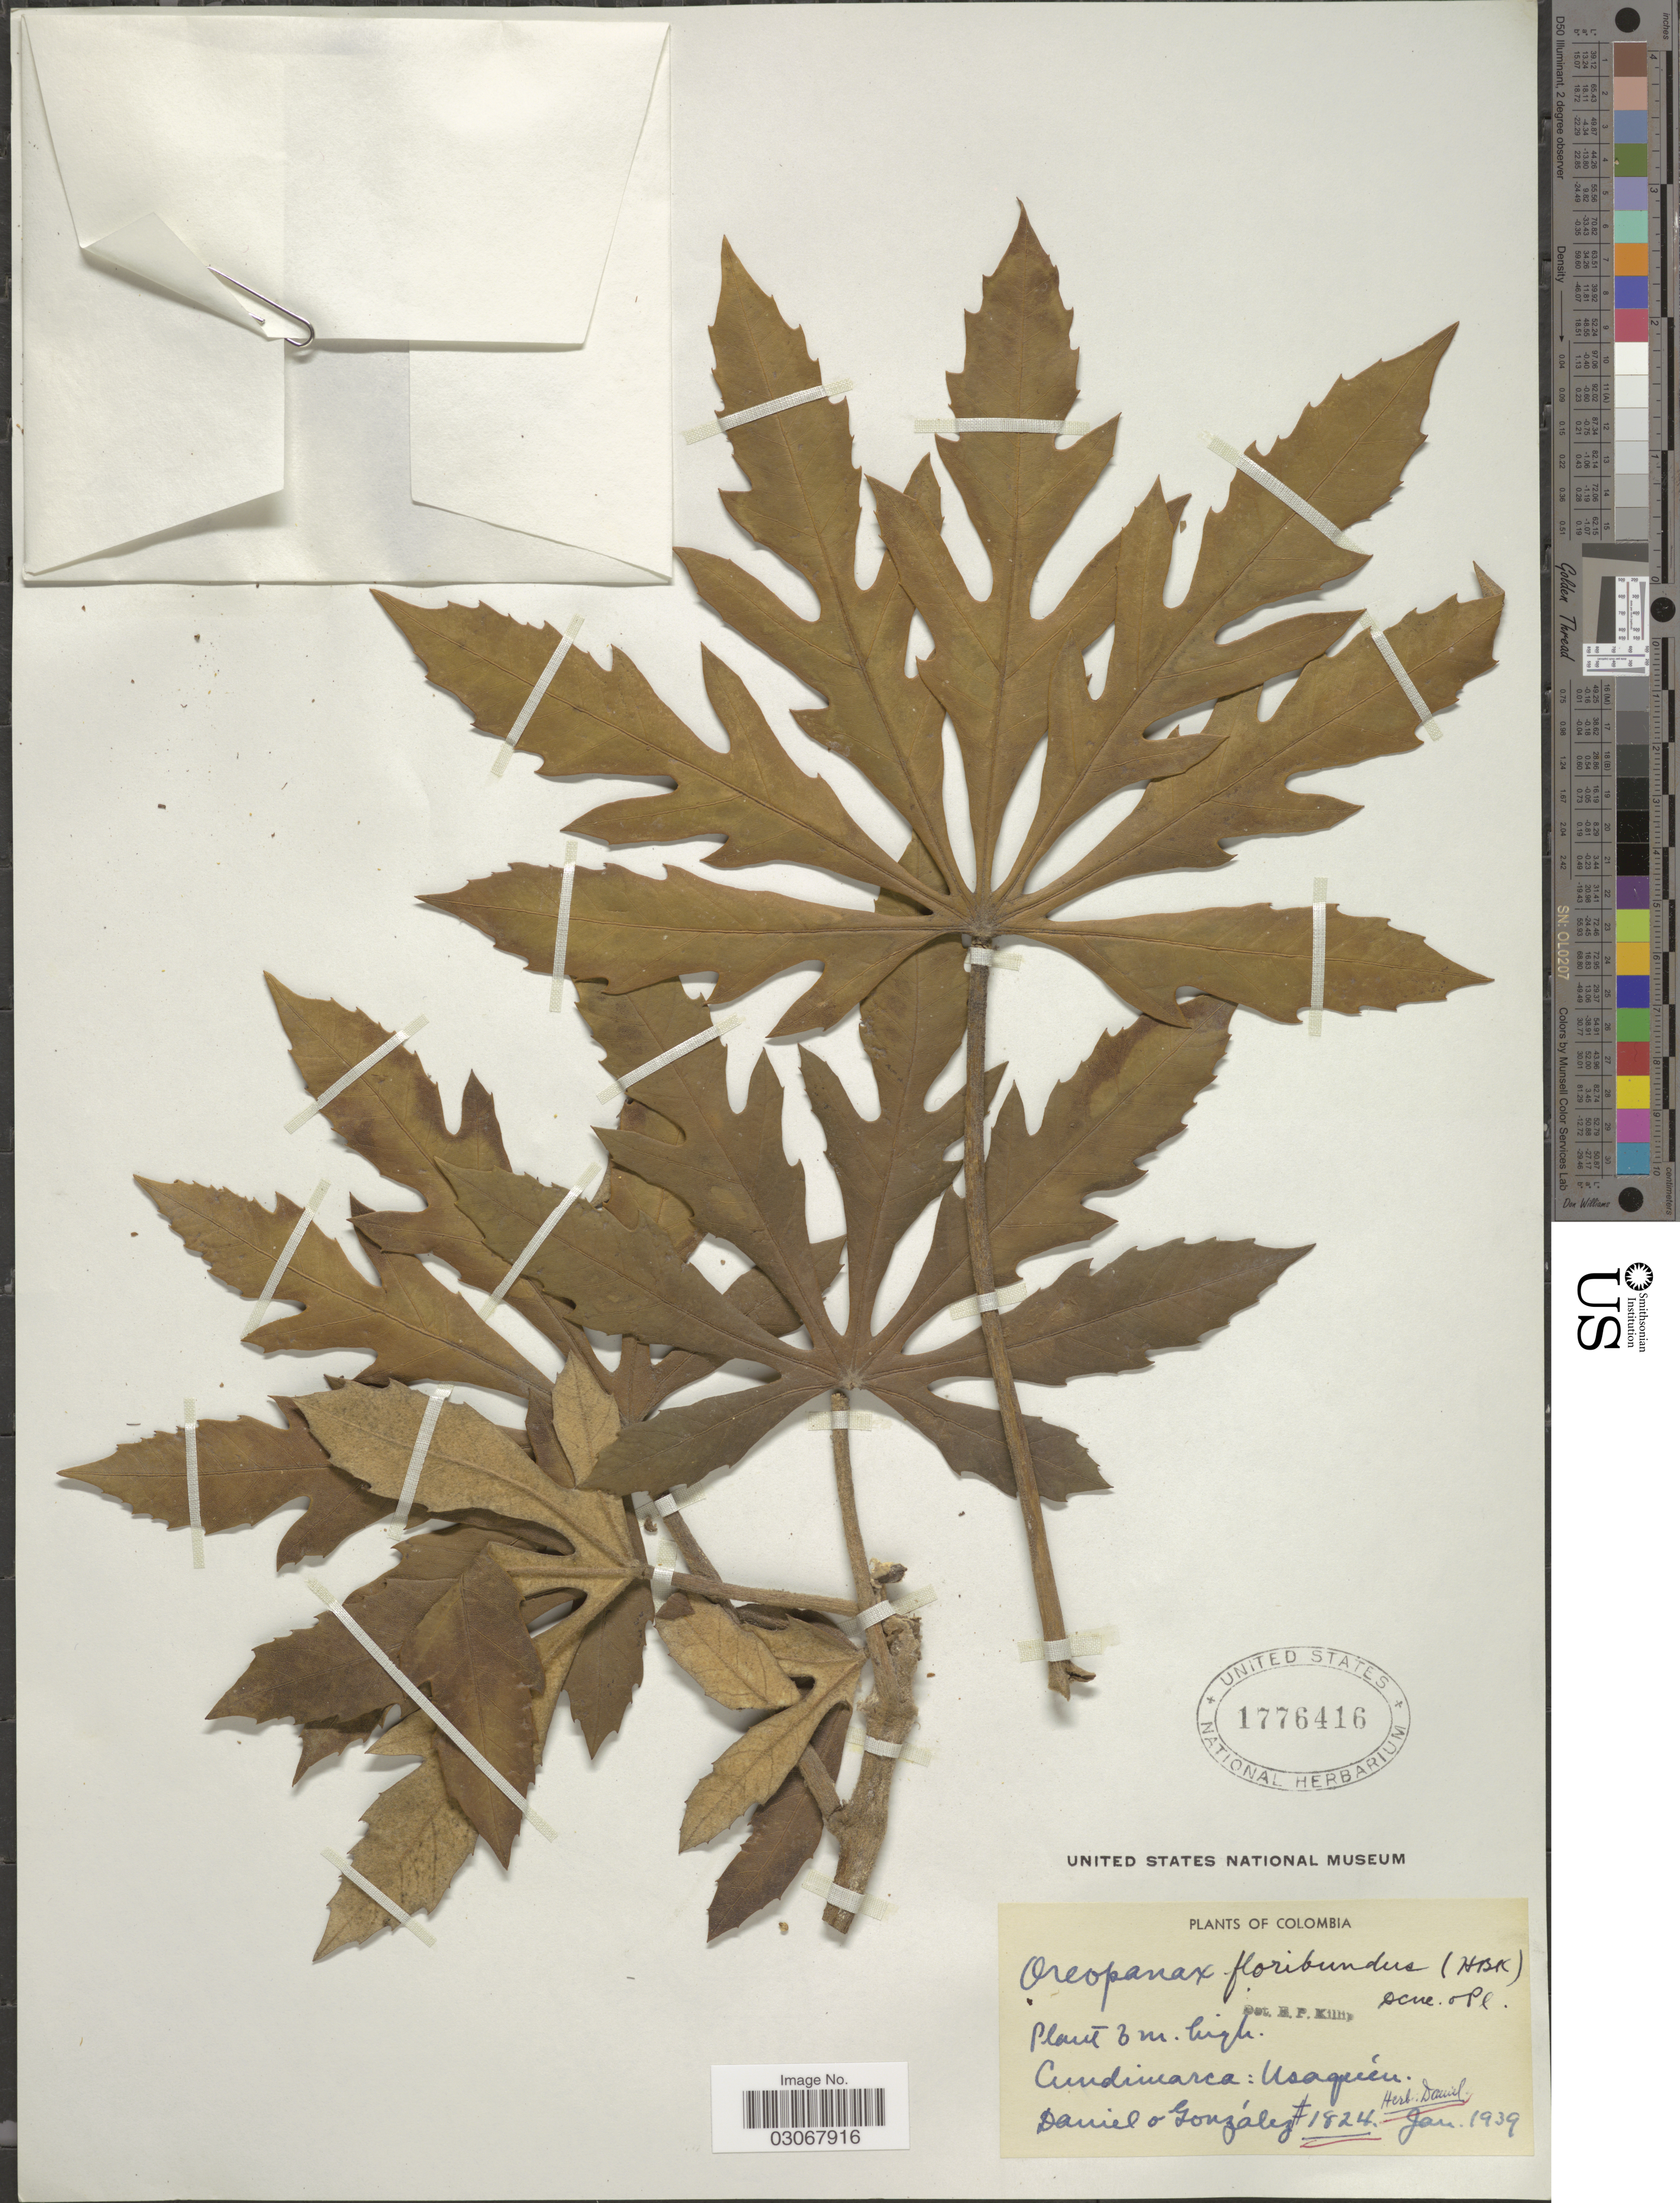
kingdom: Plantae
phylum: Tracheophyta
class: Magnoliopsida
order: Apiales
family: Araliaceae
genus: Oreopanax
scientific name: Oreopanax floribundus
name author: (Kunth) Decne. & Planch.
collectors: -. Daniel & -. González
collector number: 1824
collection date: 1939-01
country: Colombia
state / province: Cundinamarca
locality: Usaquén.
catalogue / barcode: US 1776416